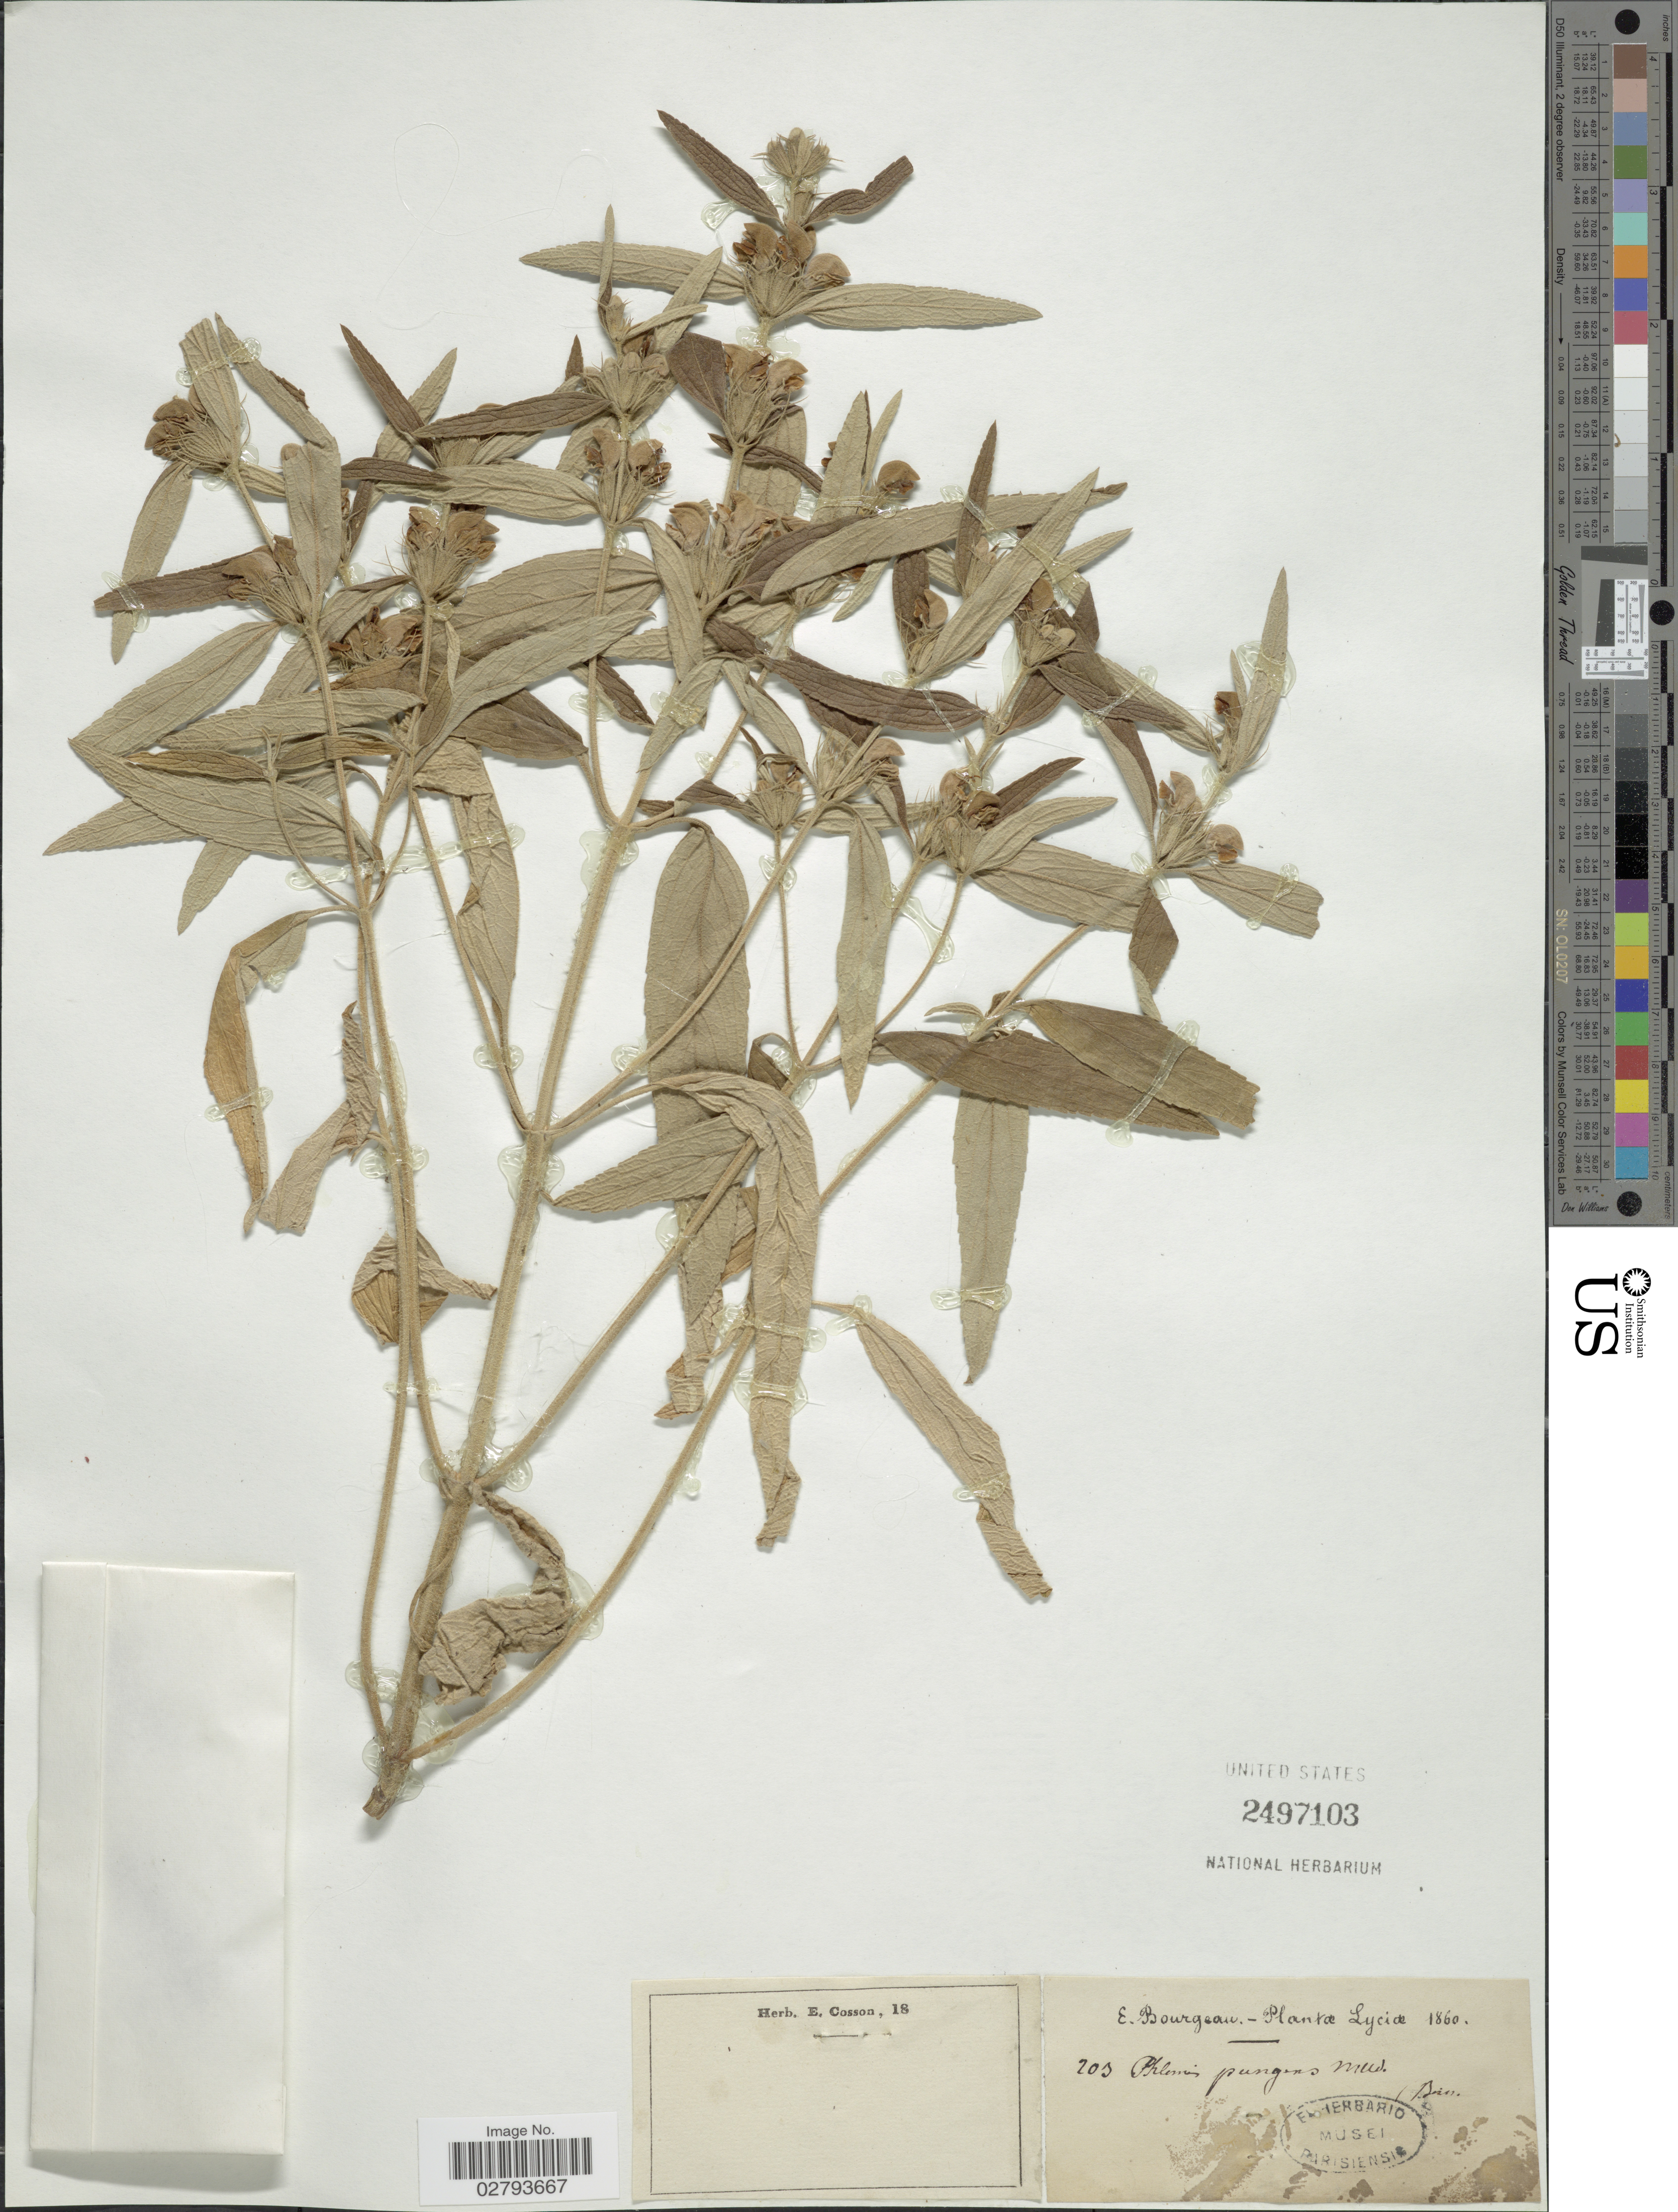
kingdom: Plantae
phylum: Tracheophyta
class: Magnoliopsida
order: Lamiales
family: Lamiaceae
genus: Phlomis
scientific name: Phlomis herba-venti subsp. pungens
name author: Maire ex DeFilipps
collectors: E. Bourgeau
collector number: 203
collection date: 1860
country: Turkey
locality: Lyciæ.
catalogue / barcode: US 2497103